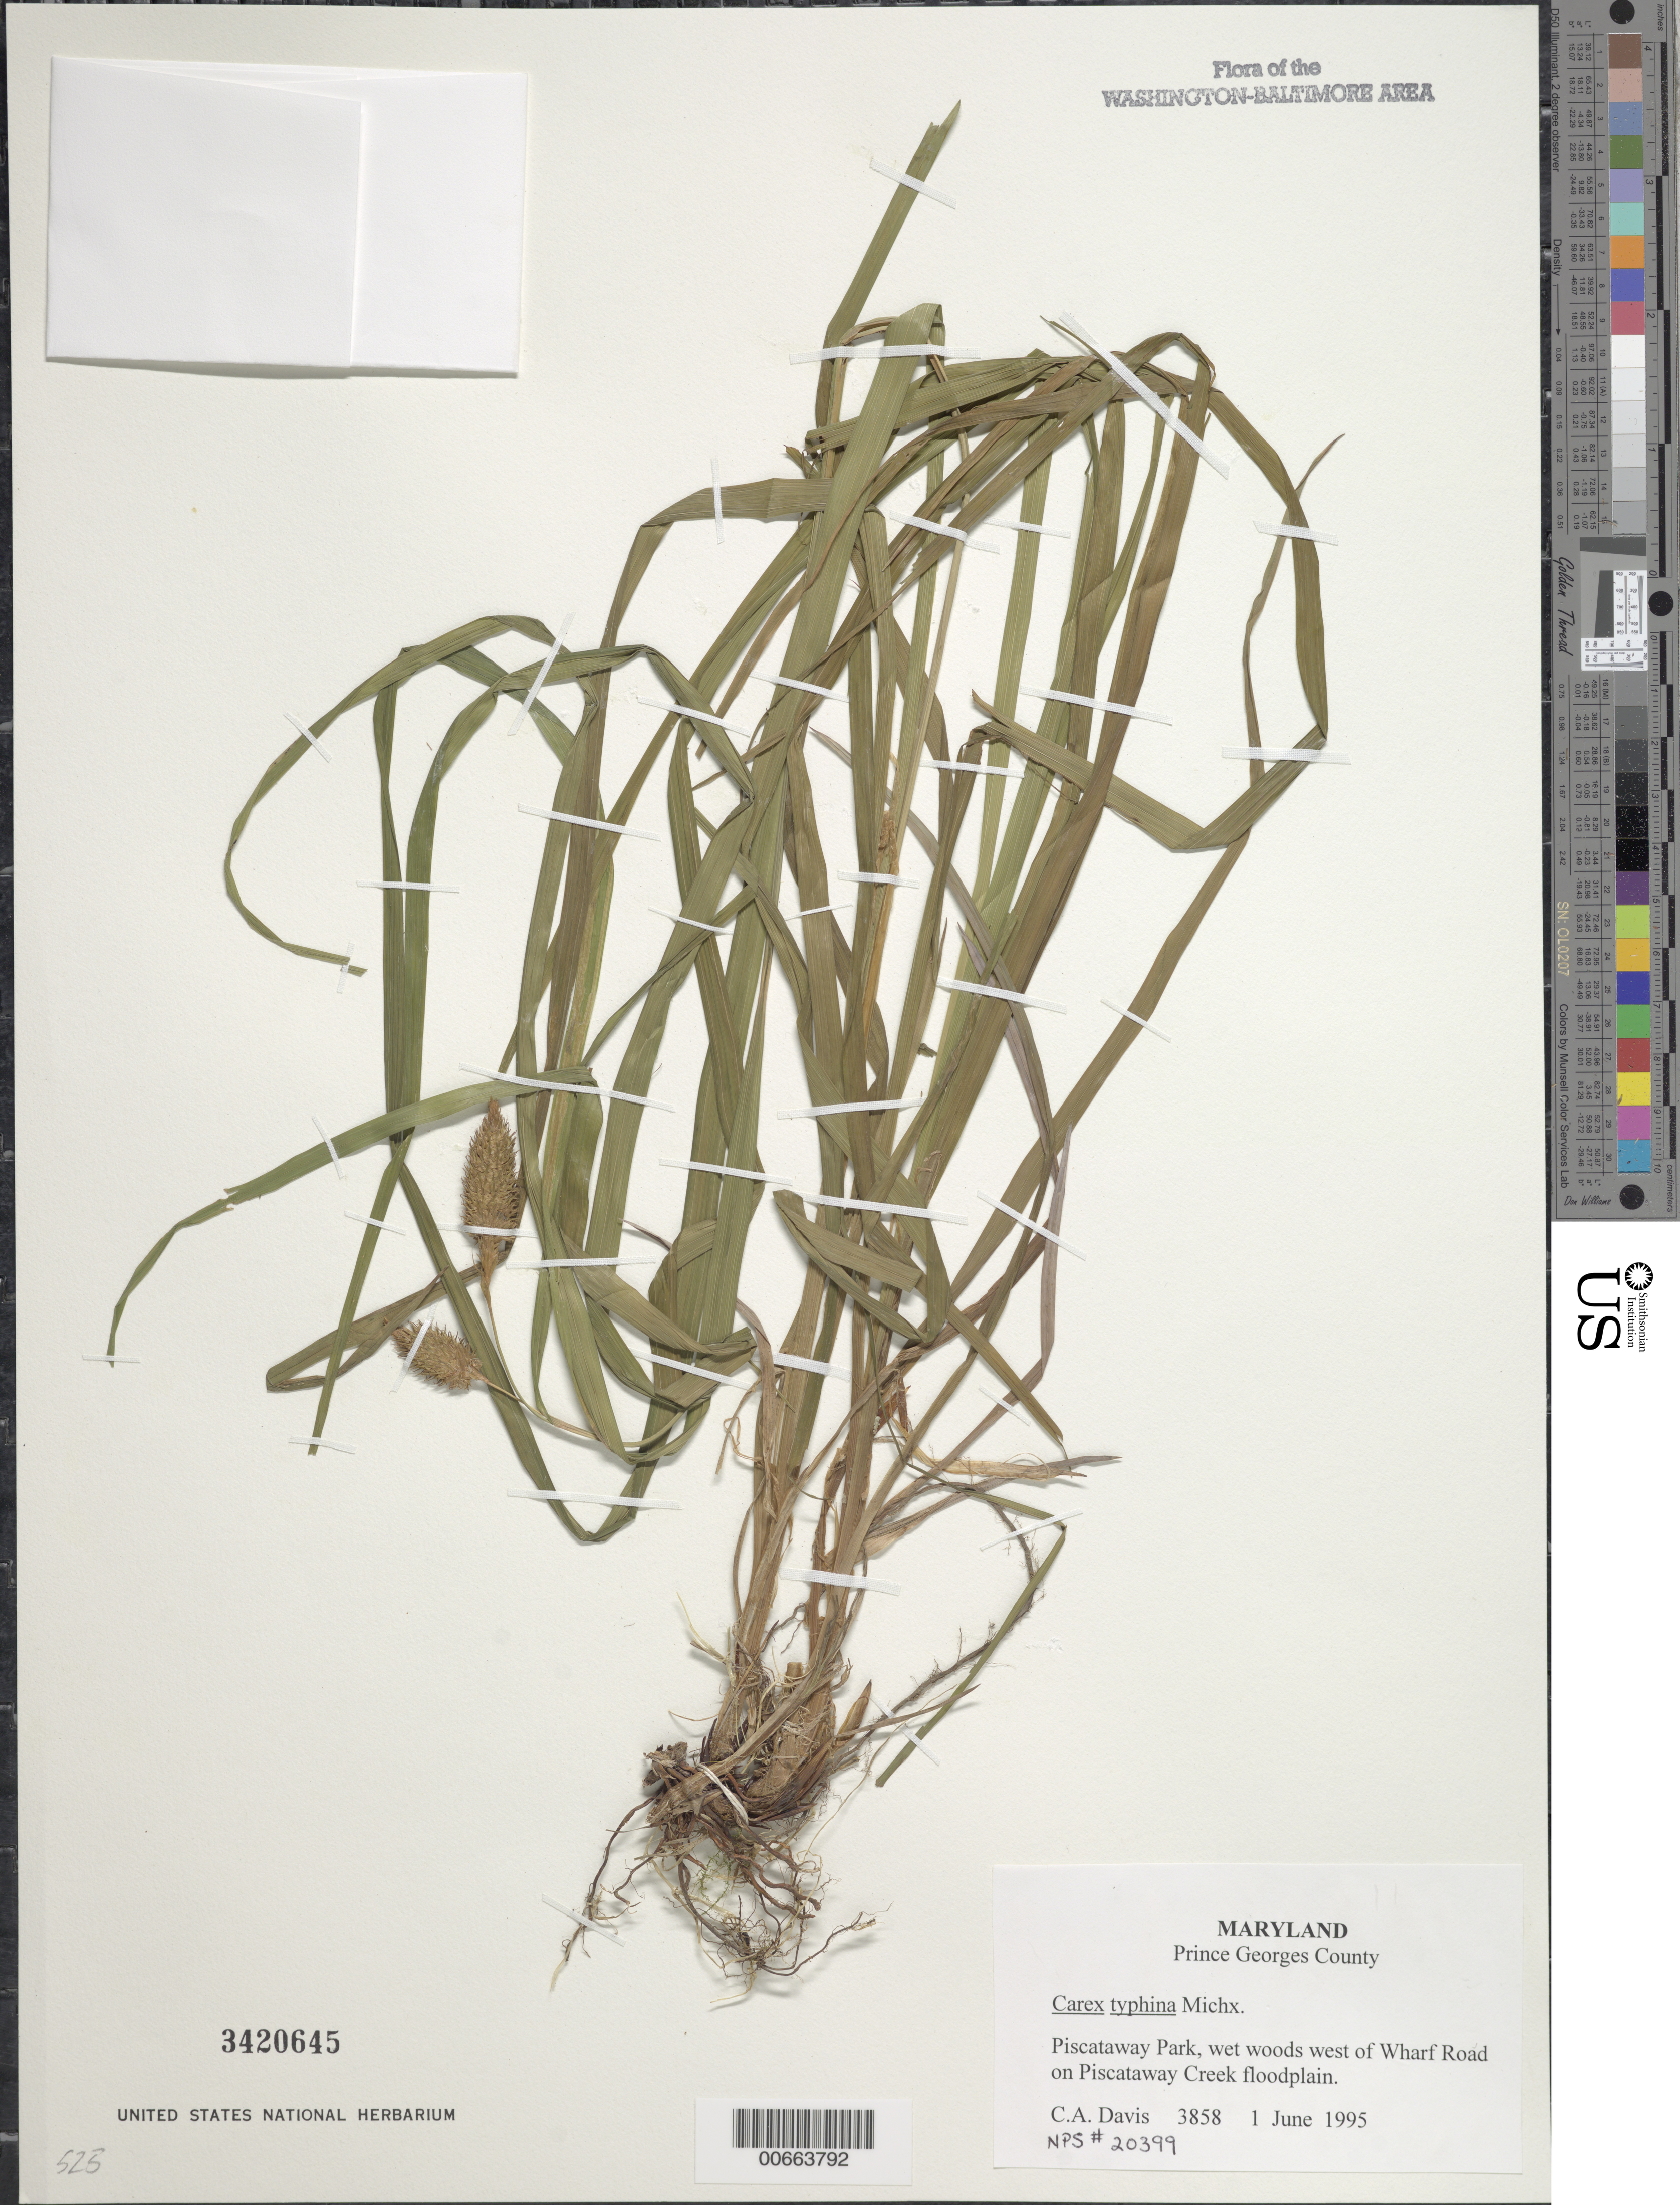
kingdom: Plantae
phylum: Tracheophyta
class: Liliopsida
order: Poales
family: Cyperaceae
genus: Carex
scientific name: Carex typhina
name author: Michx.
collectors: C. Davis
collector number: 3858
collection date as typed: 01 Jun 1995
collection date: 1995-06-01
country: United States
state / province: Maryland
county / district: Prince George's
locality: Piscataway Park, west of Wharf Road on Piscataway Creek floodplain.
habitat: Wet woods.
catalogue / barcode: US 3420645